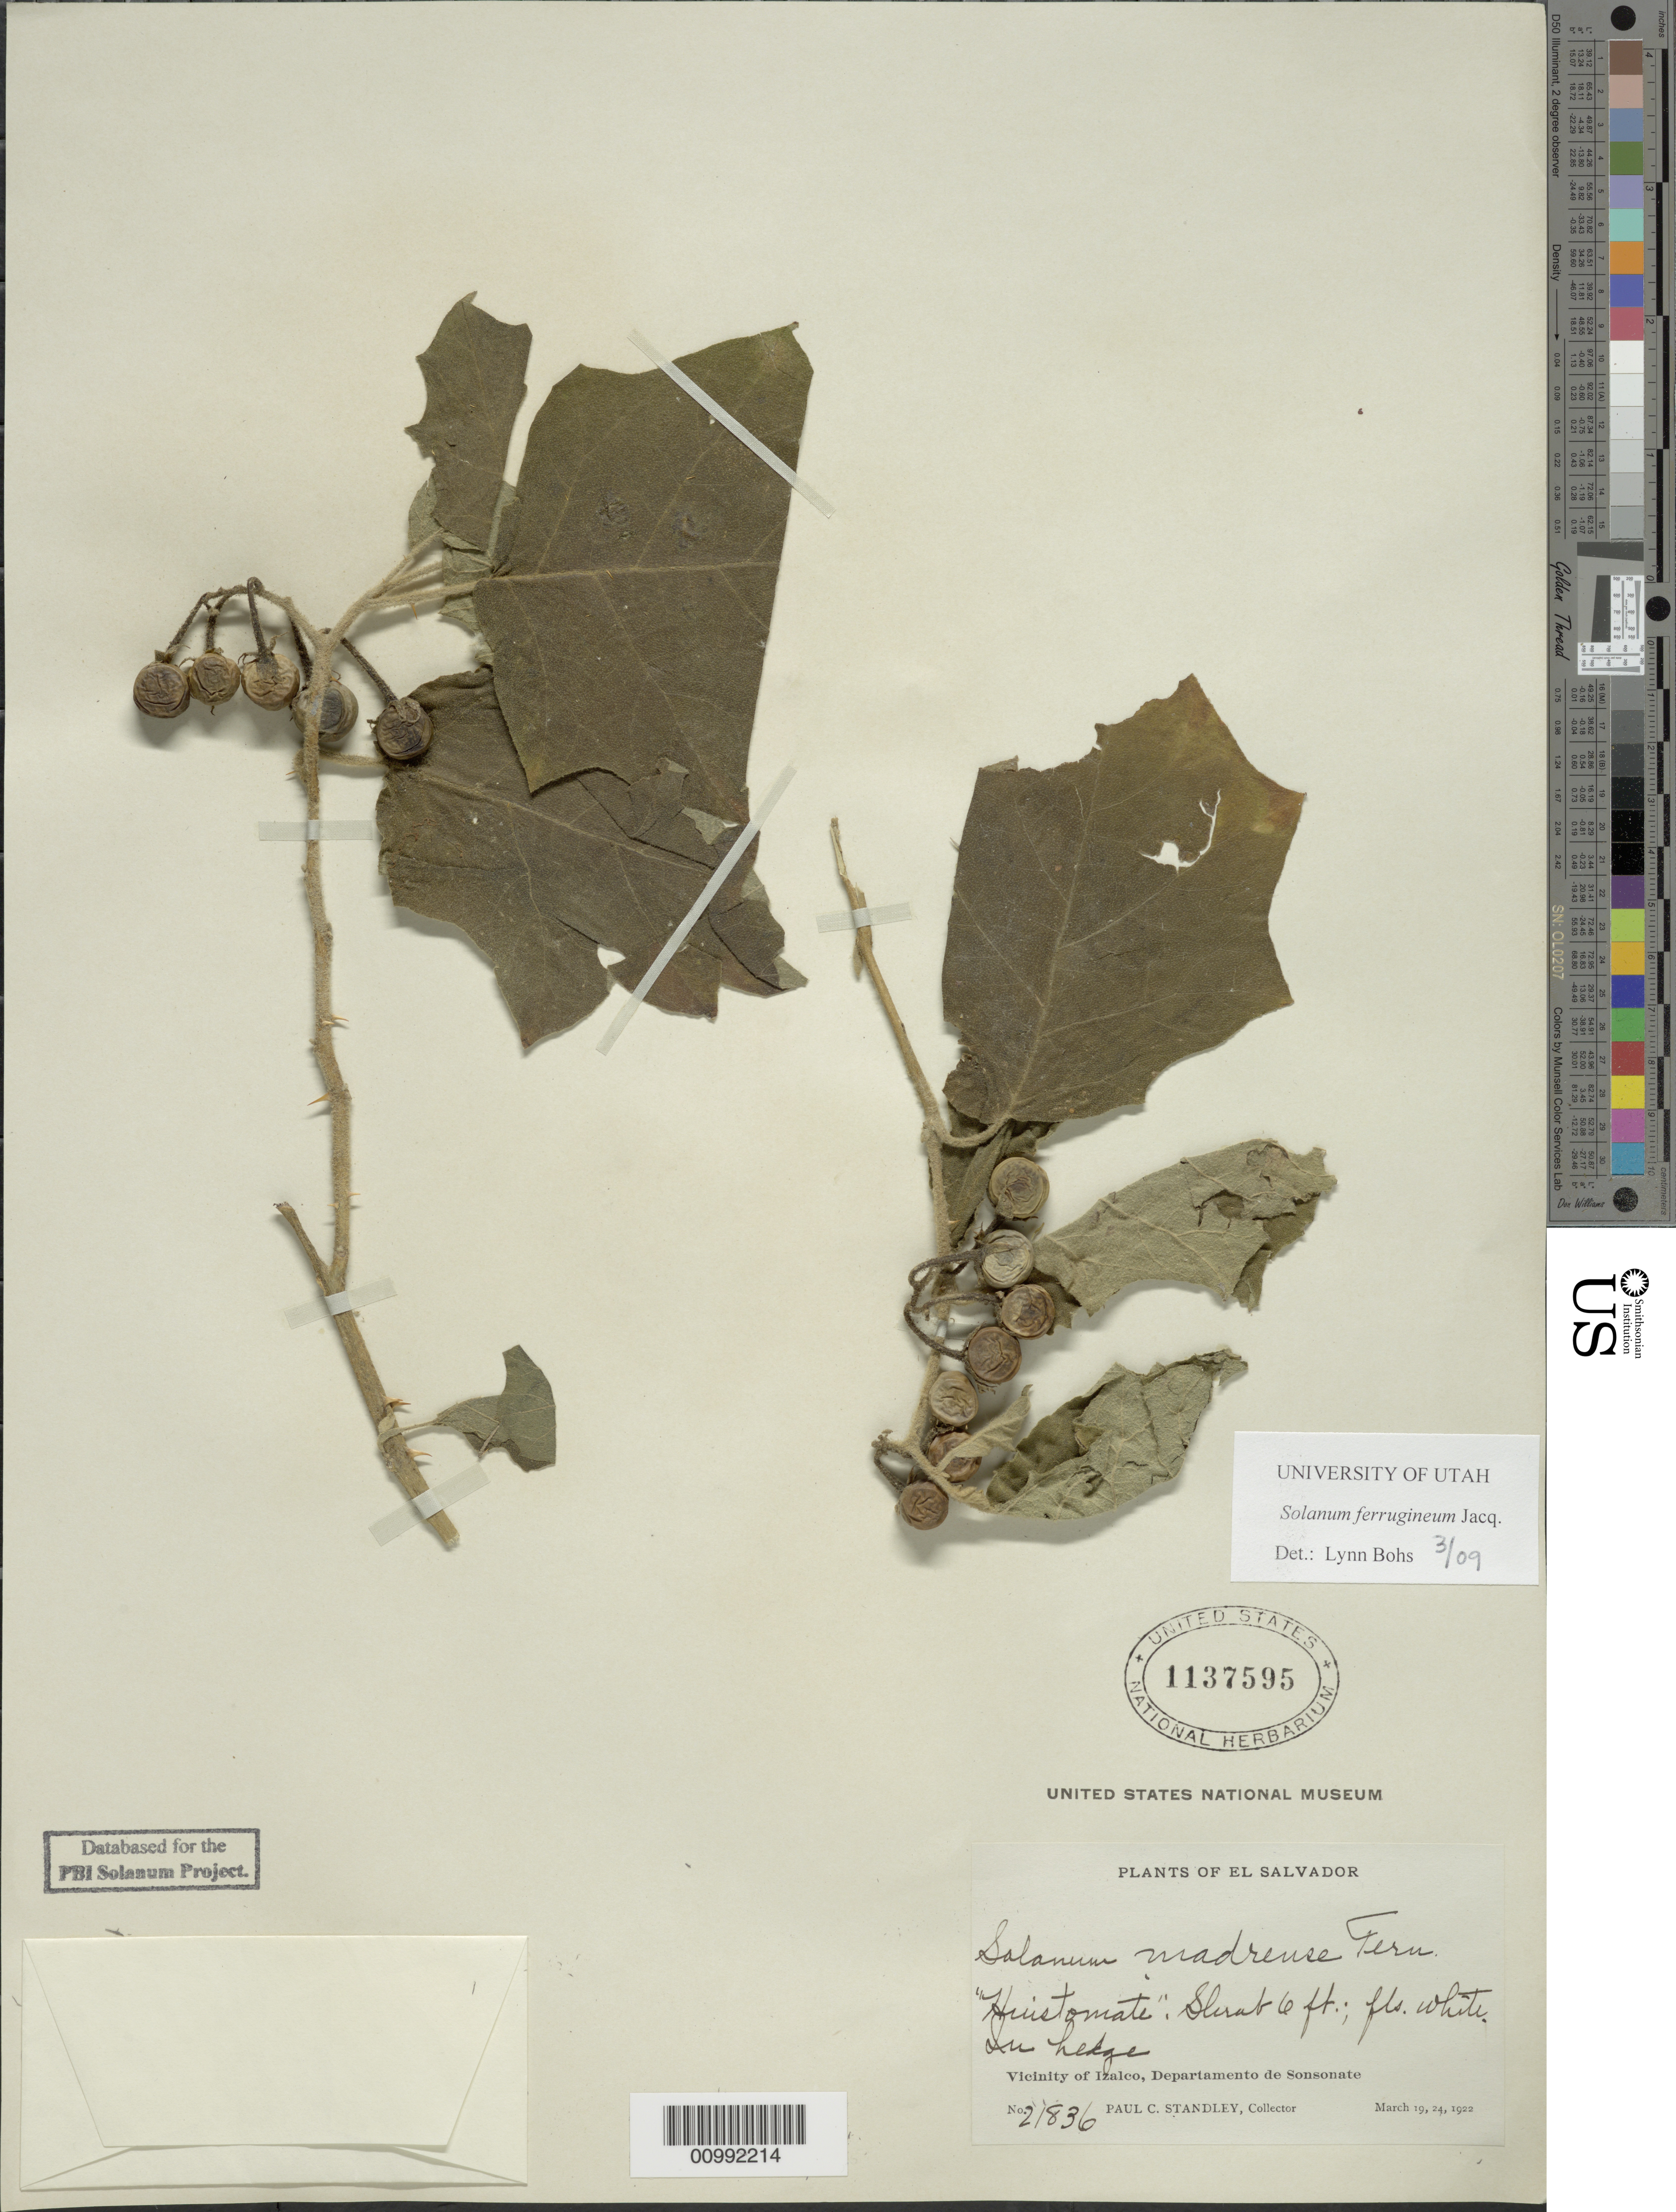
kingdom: Plantae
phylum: Tracheophyta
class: Magnoliopsida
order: Solanales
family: Solanaceae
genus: Solanum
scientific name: Solanum ferrugineum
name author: Jacq.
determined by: Bohs, L. A.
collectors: P. C. Standley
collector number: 21836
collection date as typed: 19 Mar 1922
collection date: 1922-03-19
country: El Salvador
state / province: Sonsonate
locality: Vicinity of Izalco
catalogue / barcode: US 1137595